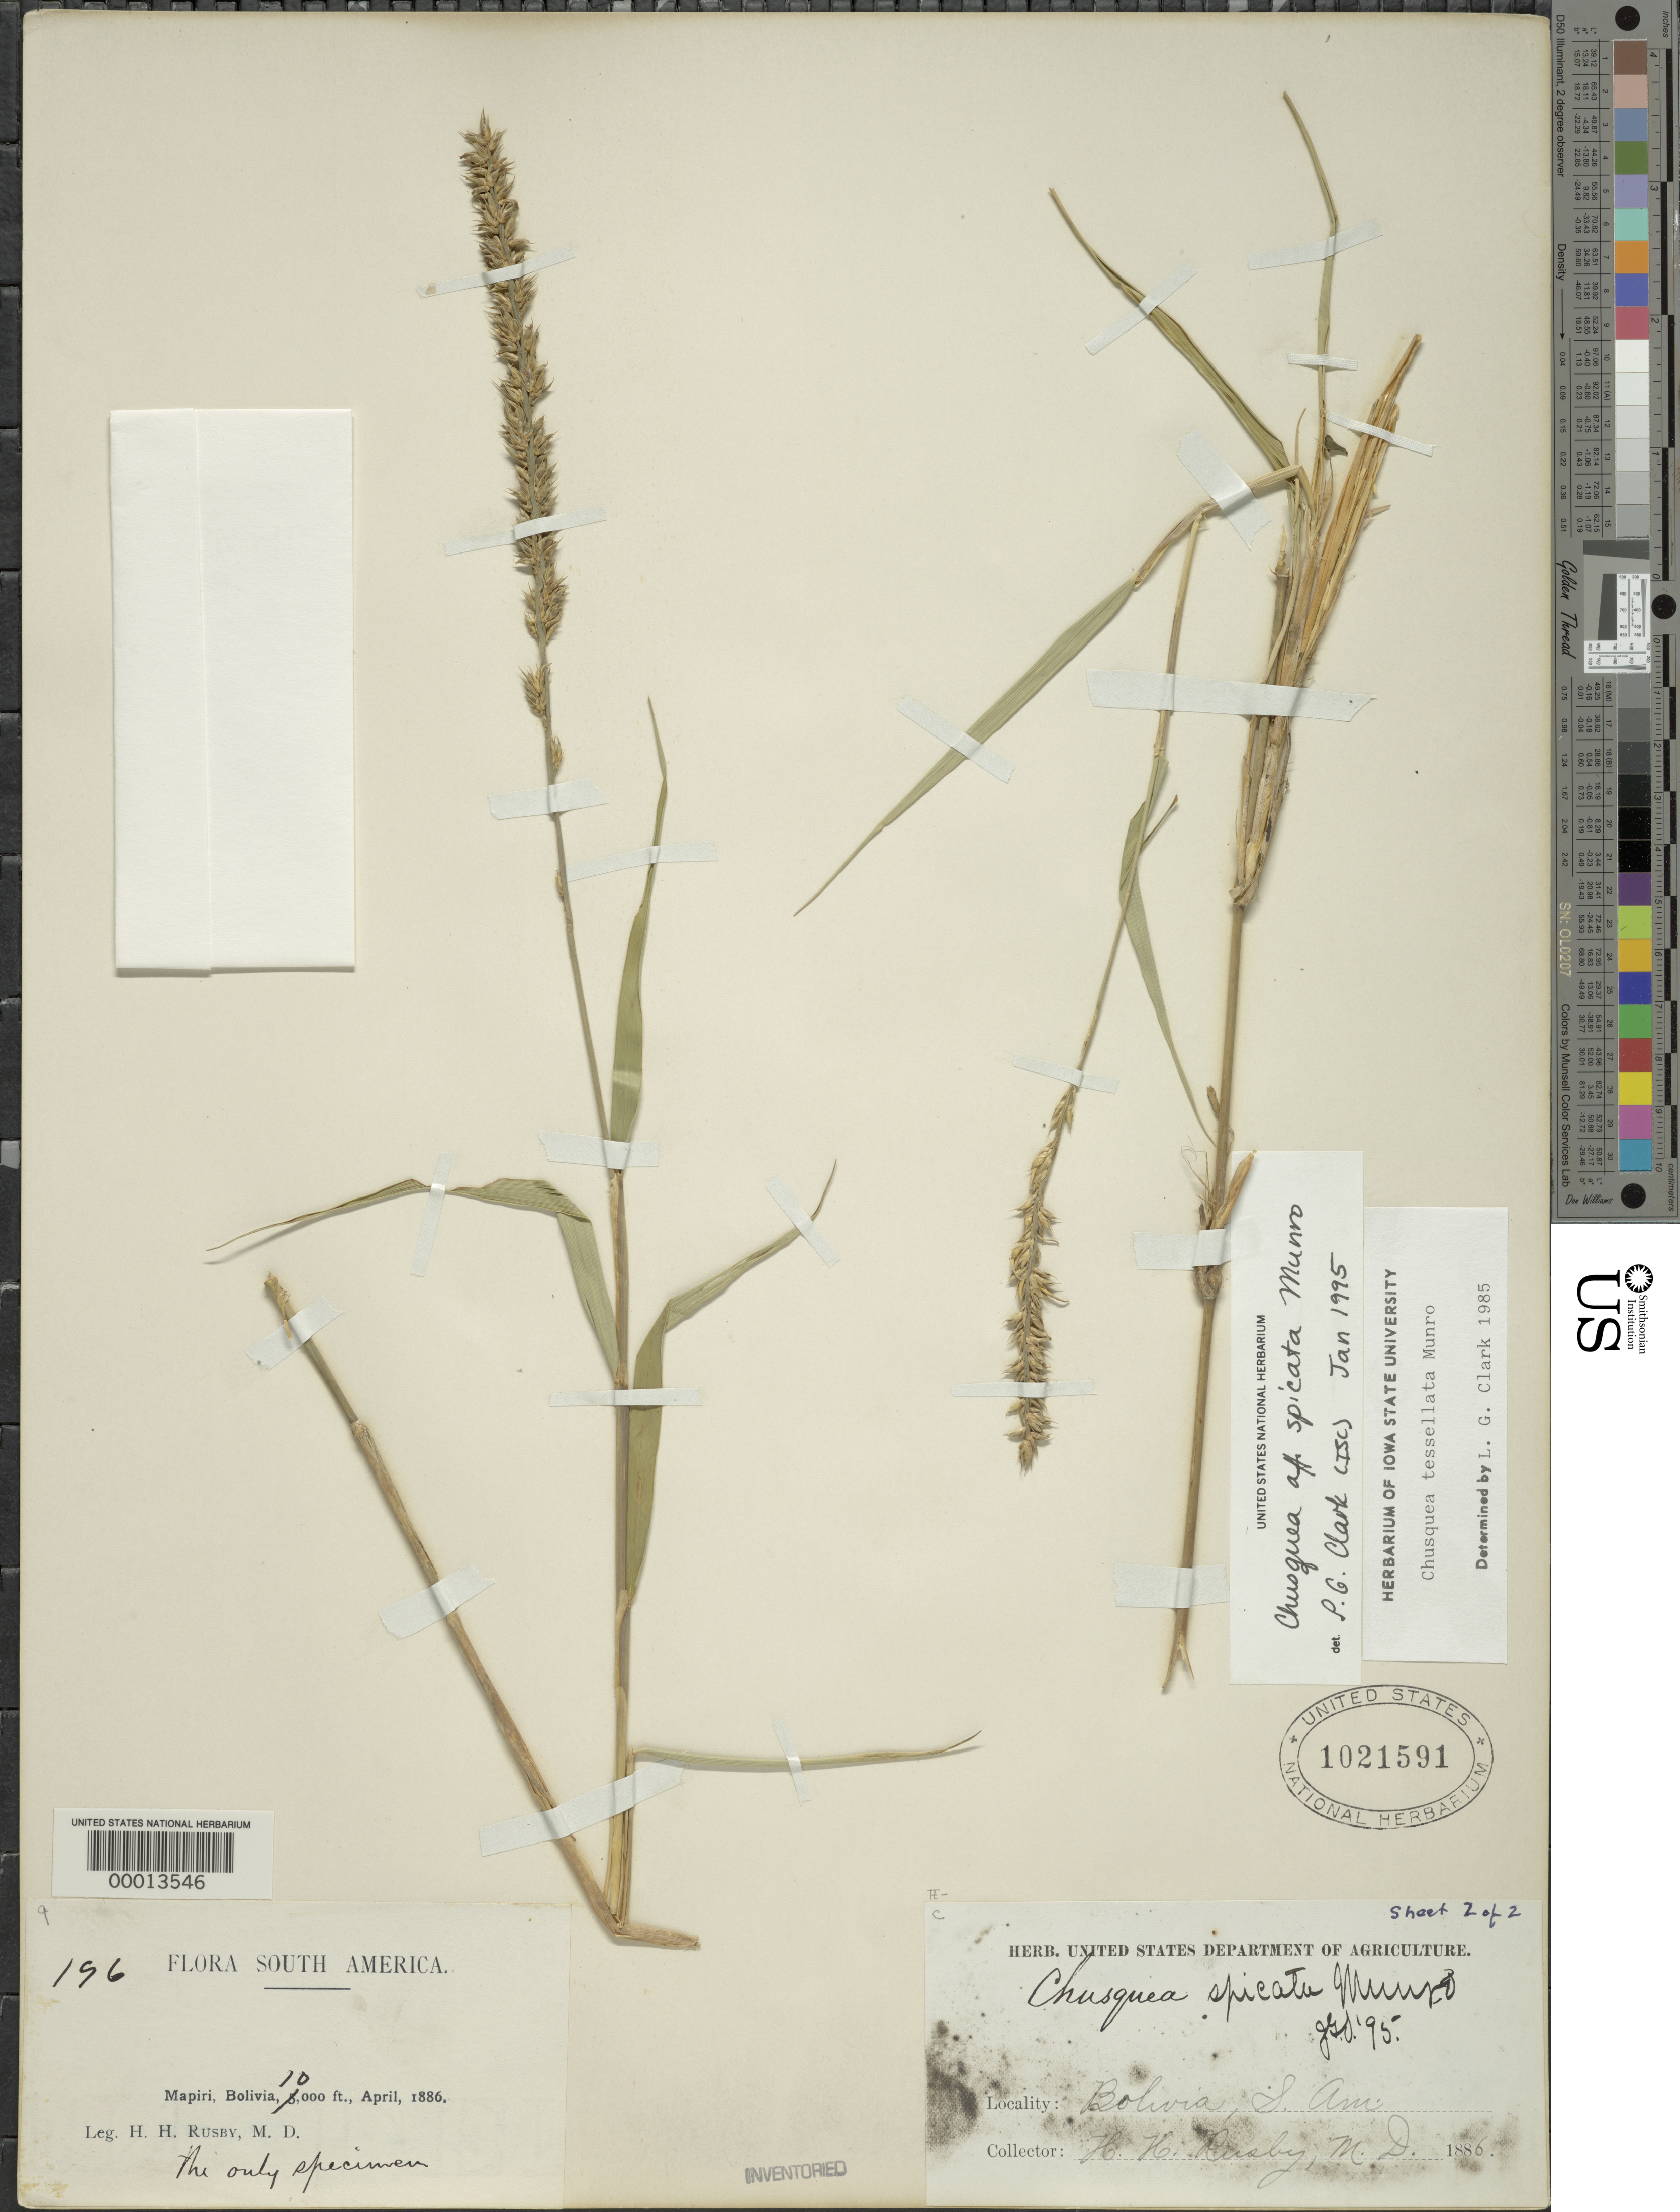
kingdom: Plantae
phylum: Tracheophyta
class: Liliopsida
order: Poales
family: Poaceae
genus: Chusquea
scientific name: Chusquea spicata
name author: Munro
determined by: Clark, Lynn G., (ISC), Iowa State University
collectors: H. H. Rusby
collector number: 196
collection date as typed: April, 186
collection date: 1886-04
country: Bolivia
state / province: La Páz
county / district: Larecaja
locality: Mapiri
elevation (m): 3048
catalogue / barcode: US 1021591